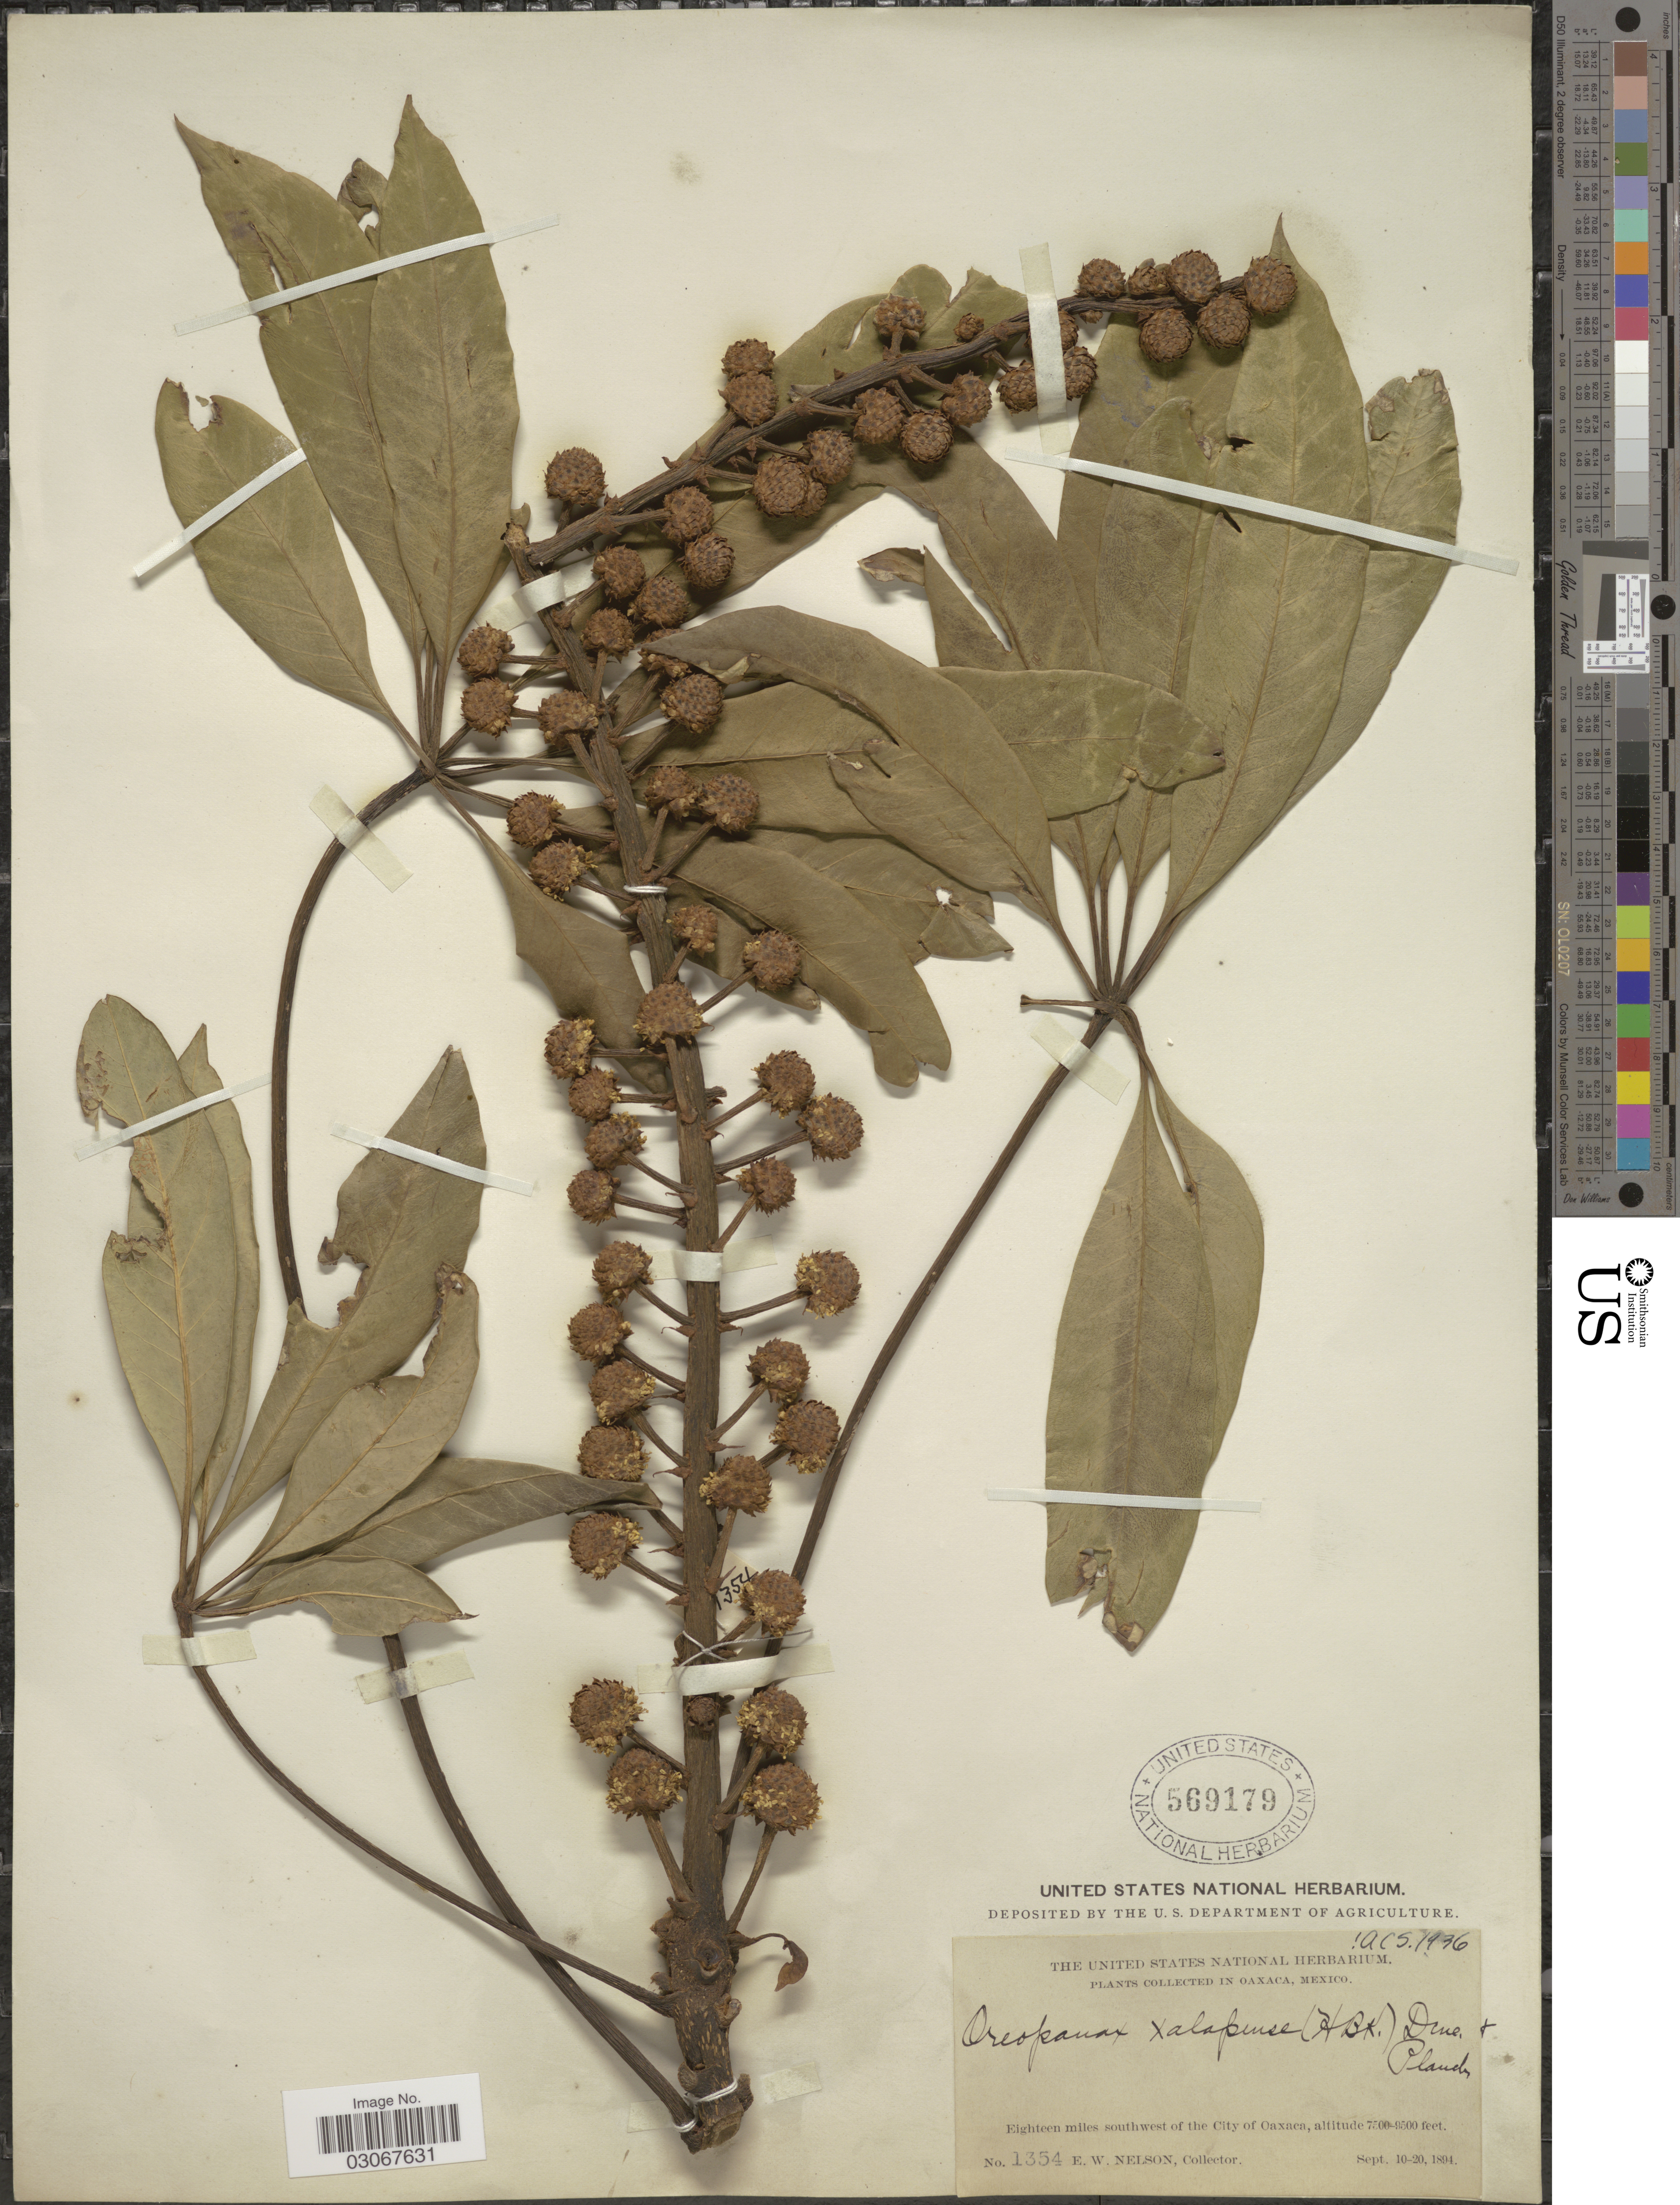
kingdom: Plantae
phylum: Tracheophyta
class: Magnoliopsida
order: Apiales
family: Araliaceae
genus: Oreopanax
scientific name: Oreopanax xalapensis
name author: (Kunth) Decne. & Planch.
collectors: E. W. Nelson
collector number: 1354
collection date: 1894-09-10/1894-09-20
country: Mexico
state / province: Oaxaca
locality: Eighteen miles southwest of the City of Oaxaca.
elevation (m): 2286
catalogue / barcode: US 569179